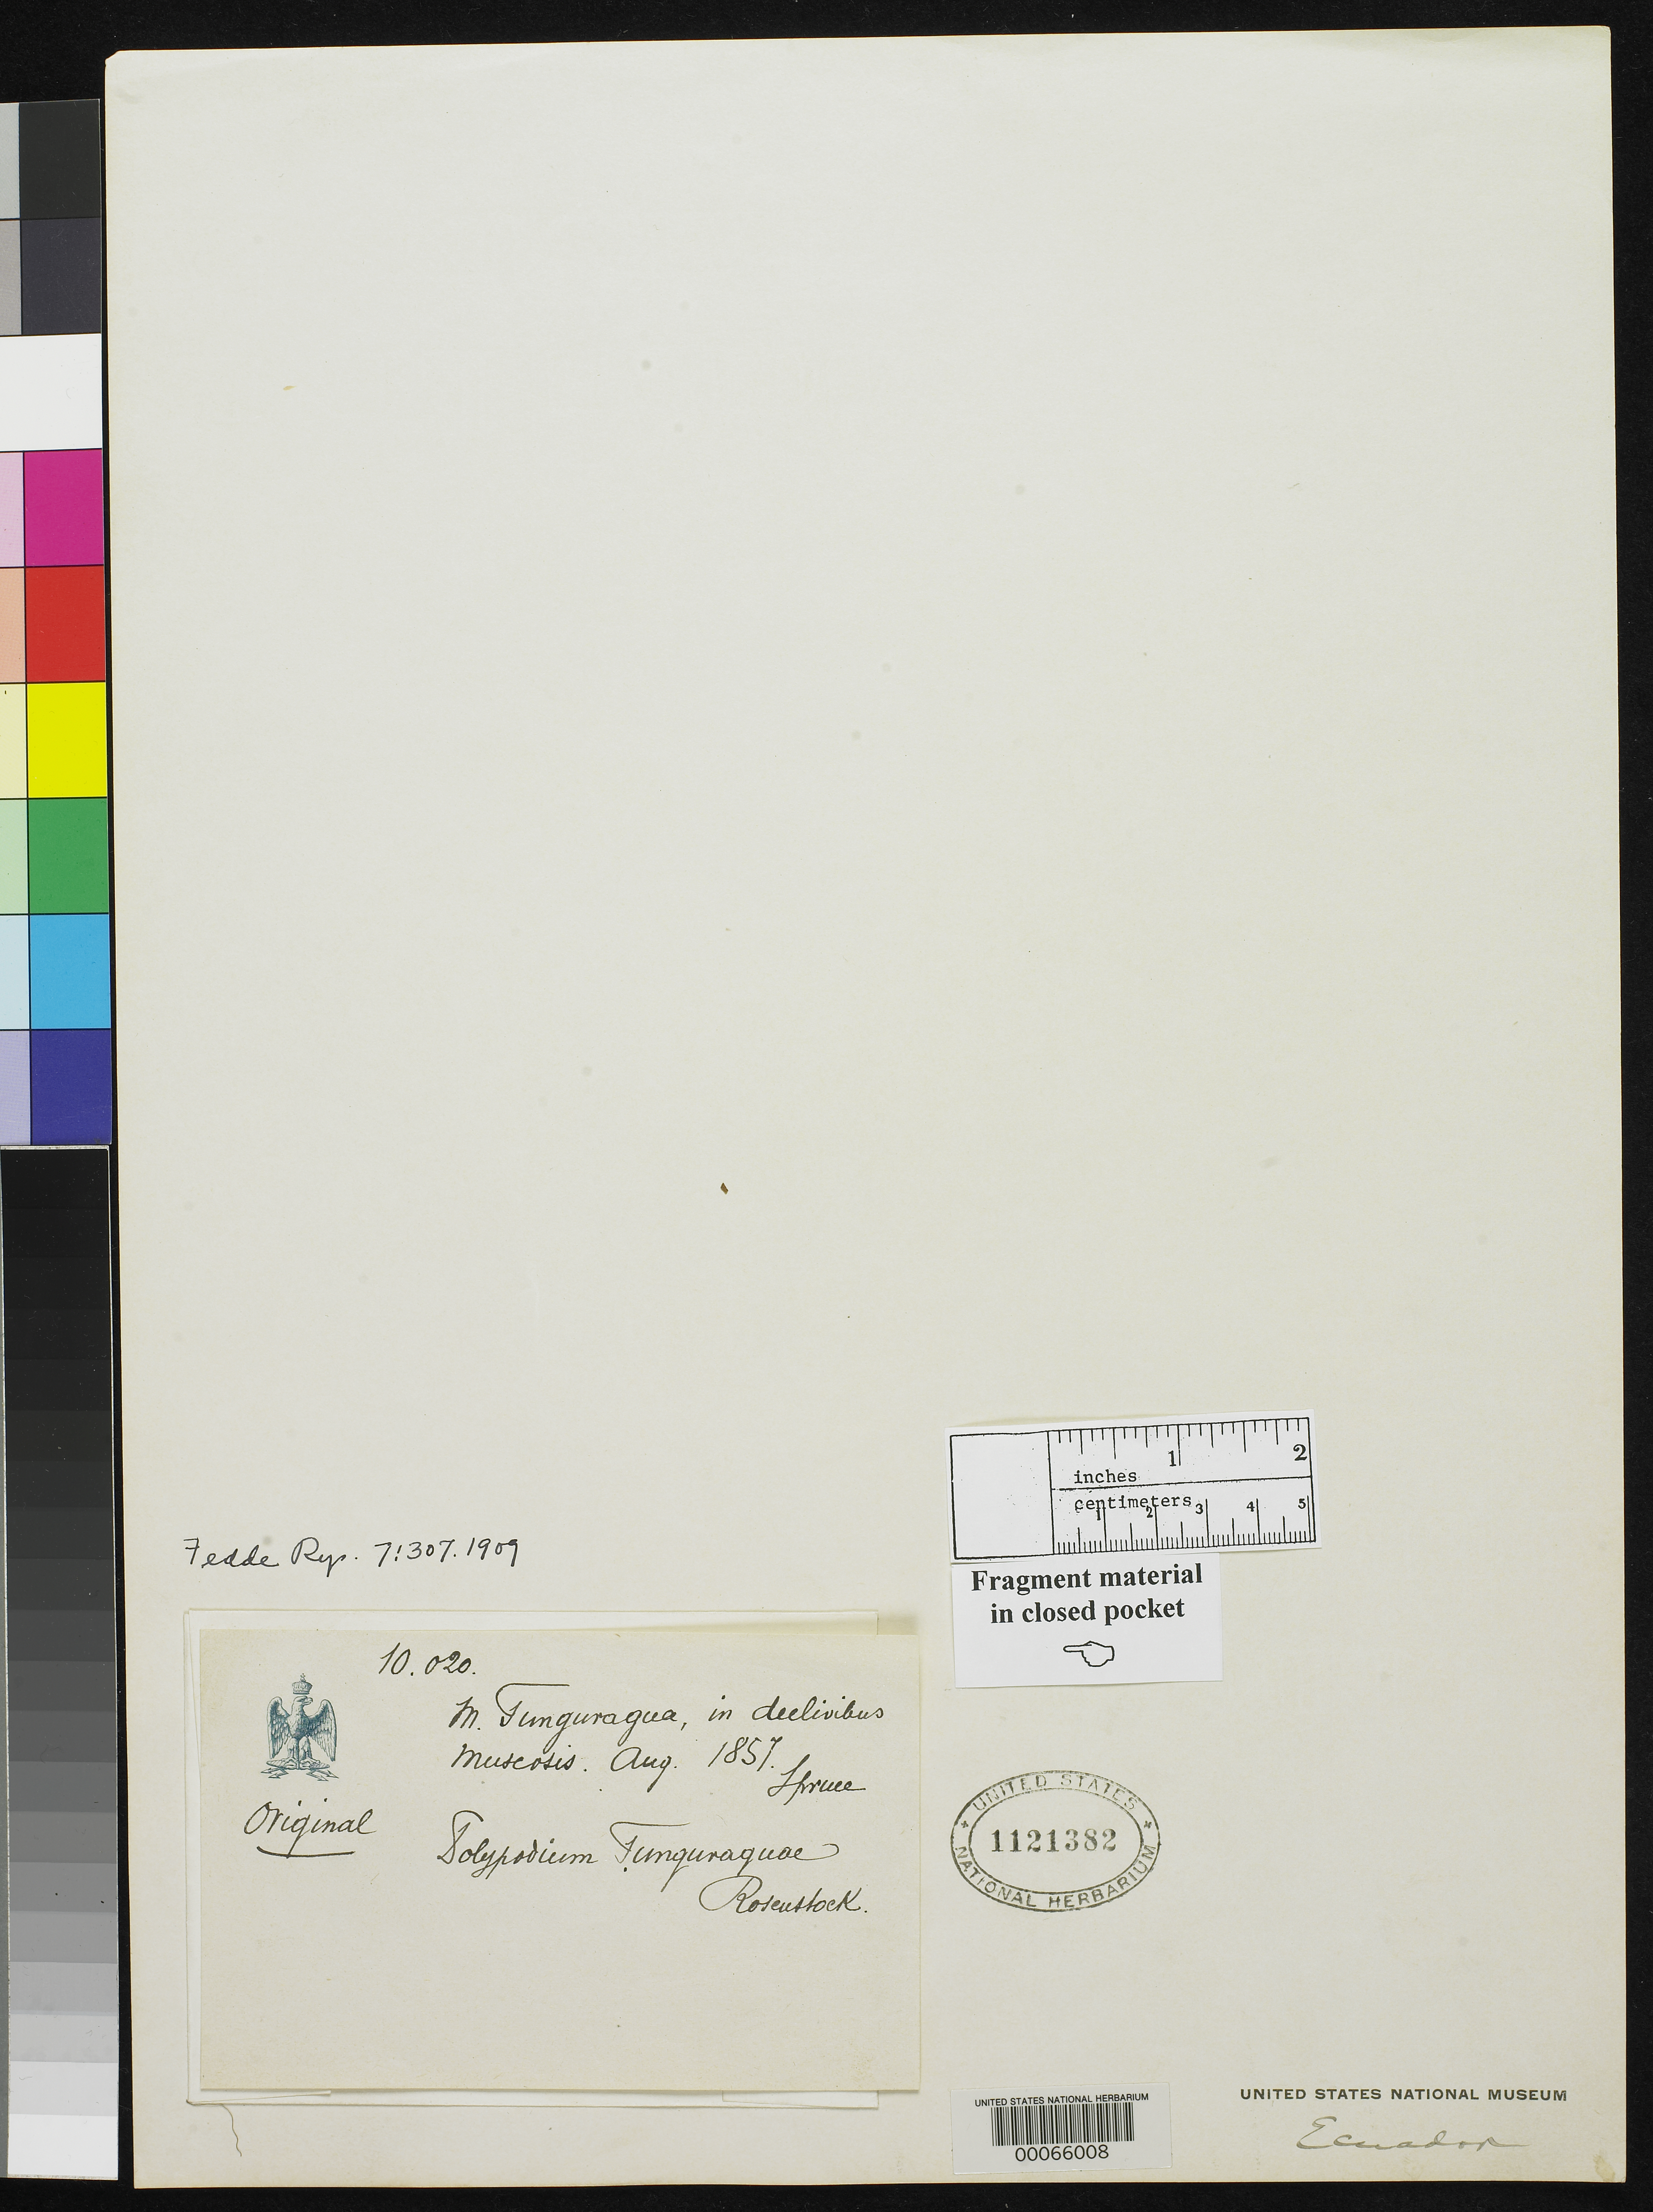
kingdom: Plantae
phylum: Tracheophyta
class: Polypodiopsida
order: Polypodiales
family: Polypodiaceae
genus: Polypodium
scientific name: Polypodium tunguraguae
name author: Rosenst.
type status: Isotype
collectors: R. Spruce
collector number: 10020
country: Ecuador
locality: Andes Quitensis, N. Tunguragua.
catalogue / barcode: US 1121382